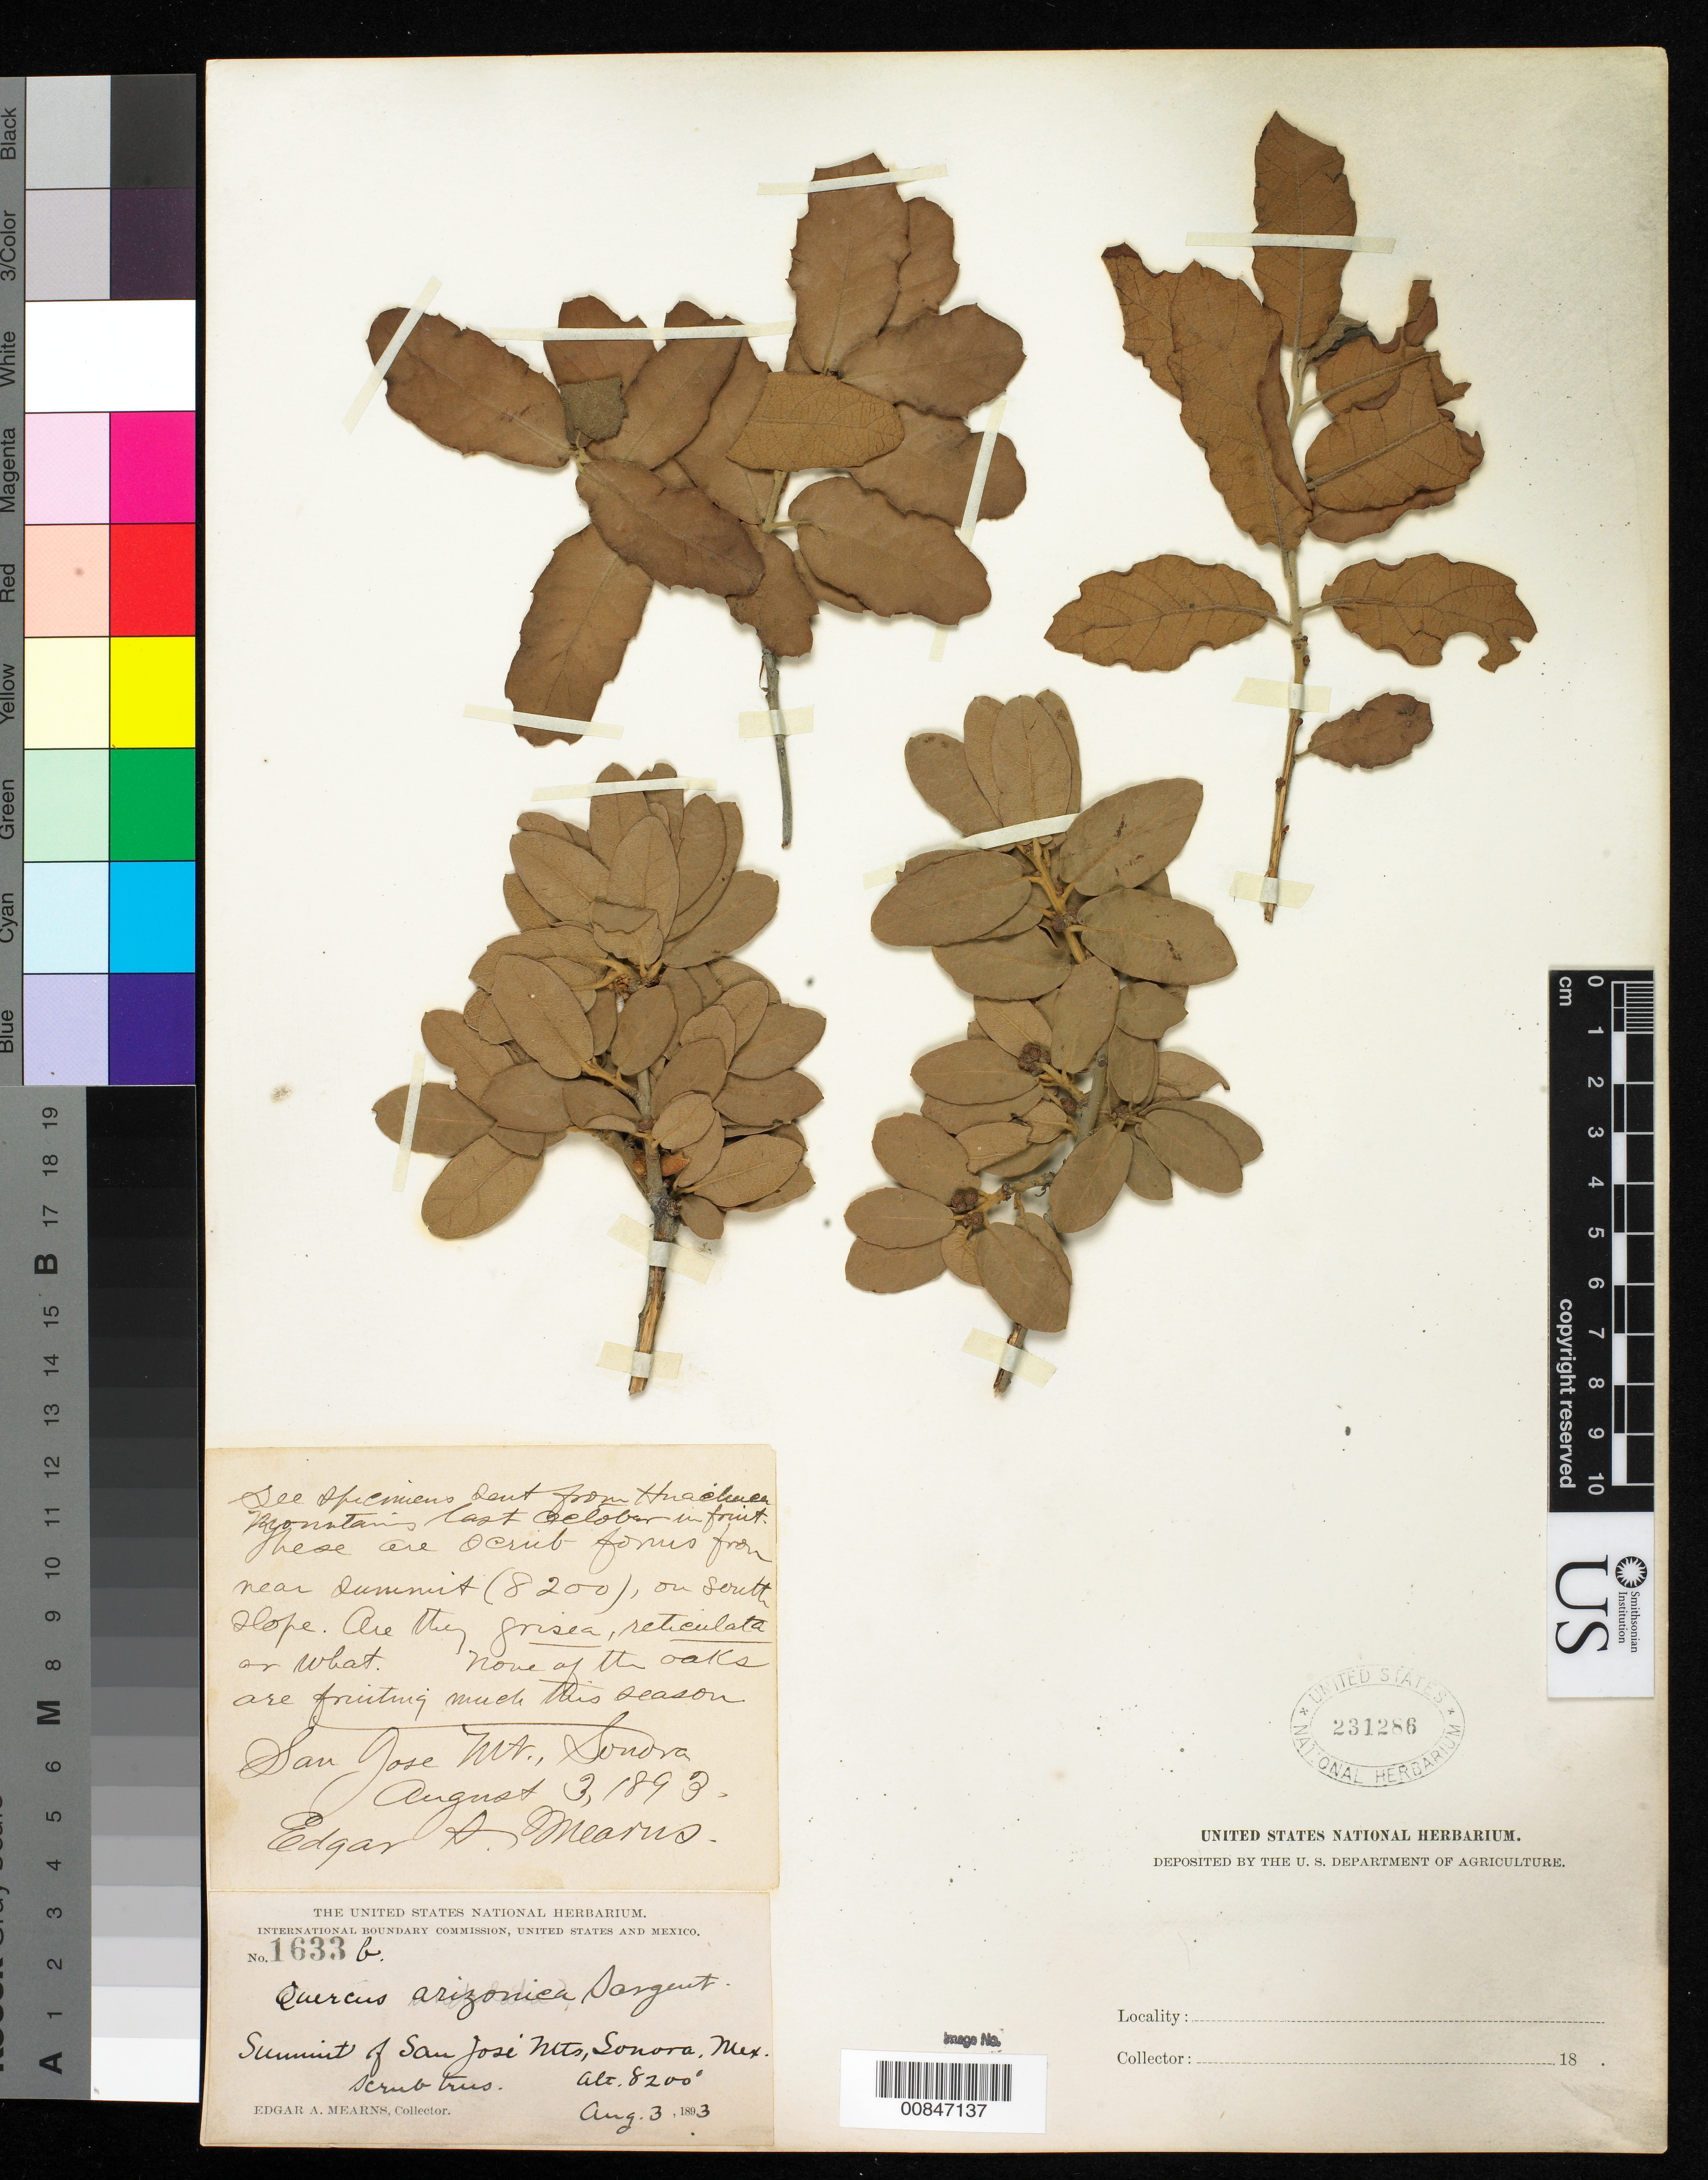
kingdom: Plantae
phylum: Tracheophyta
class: Magnoliopsida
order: Fagales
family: Fagaceae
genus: Quercus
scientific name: Quercus arizonica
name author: Sarg.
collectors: E. A. Mearns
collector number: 1633b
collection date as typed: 03 Aug 1893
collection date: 1893-08-03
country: Mexico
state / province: Sonora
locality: Near summit of San José Mts., on south slope. Sonora.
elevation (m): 2499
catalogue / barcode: US 231286